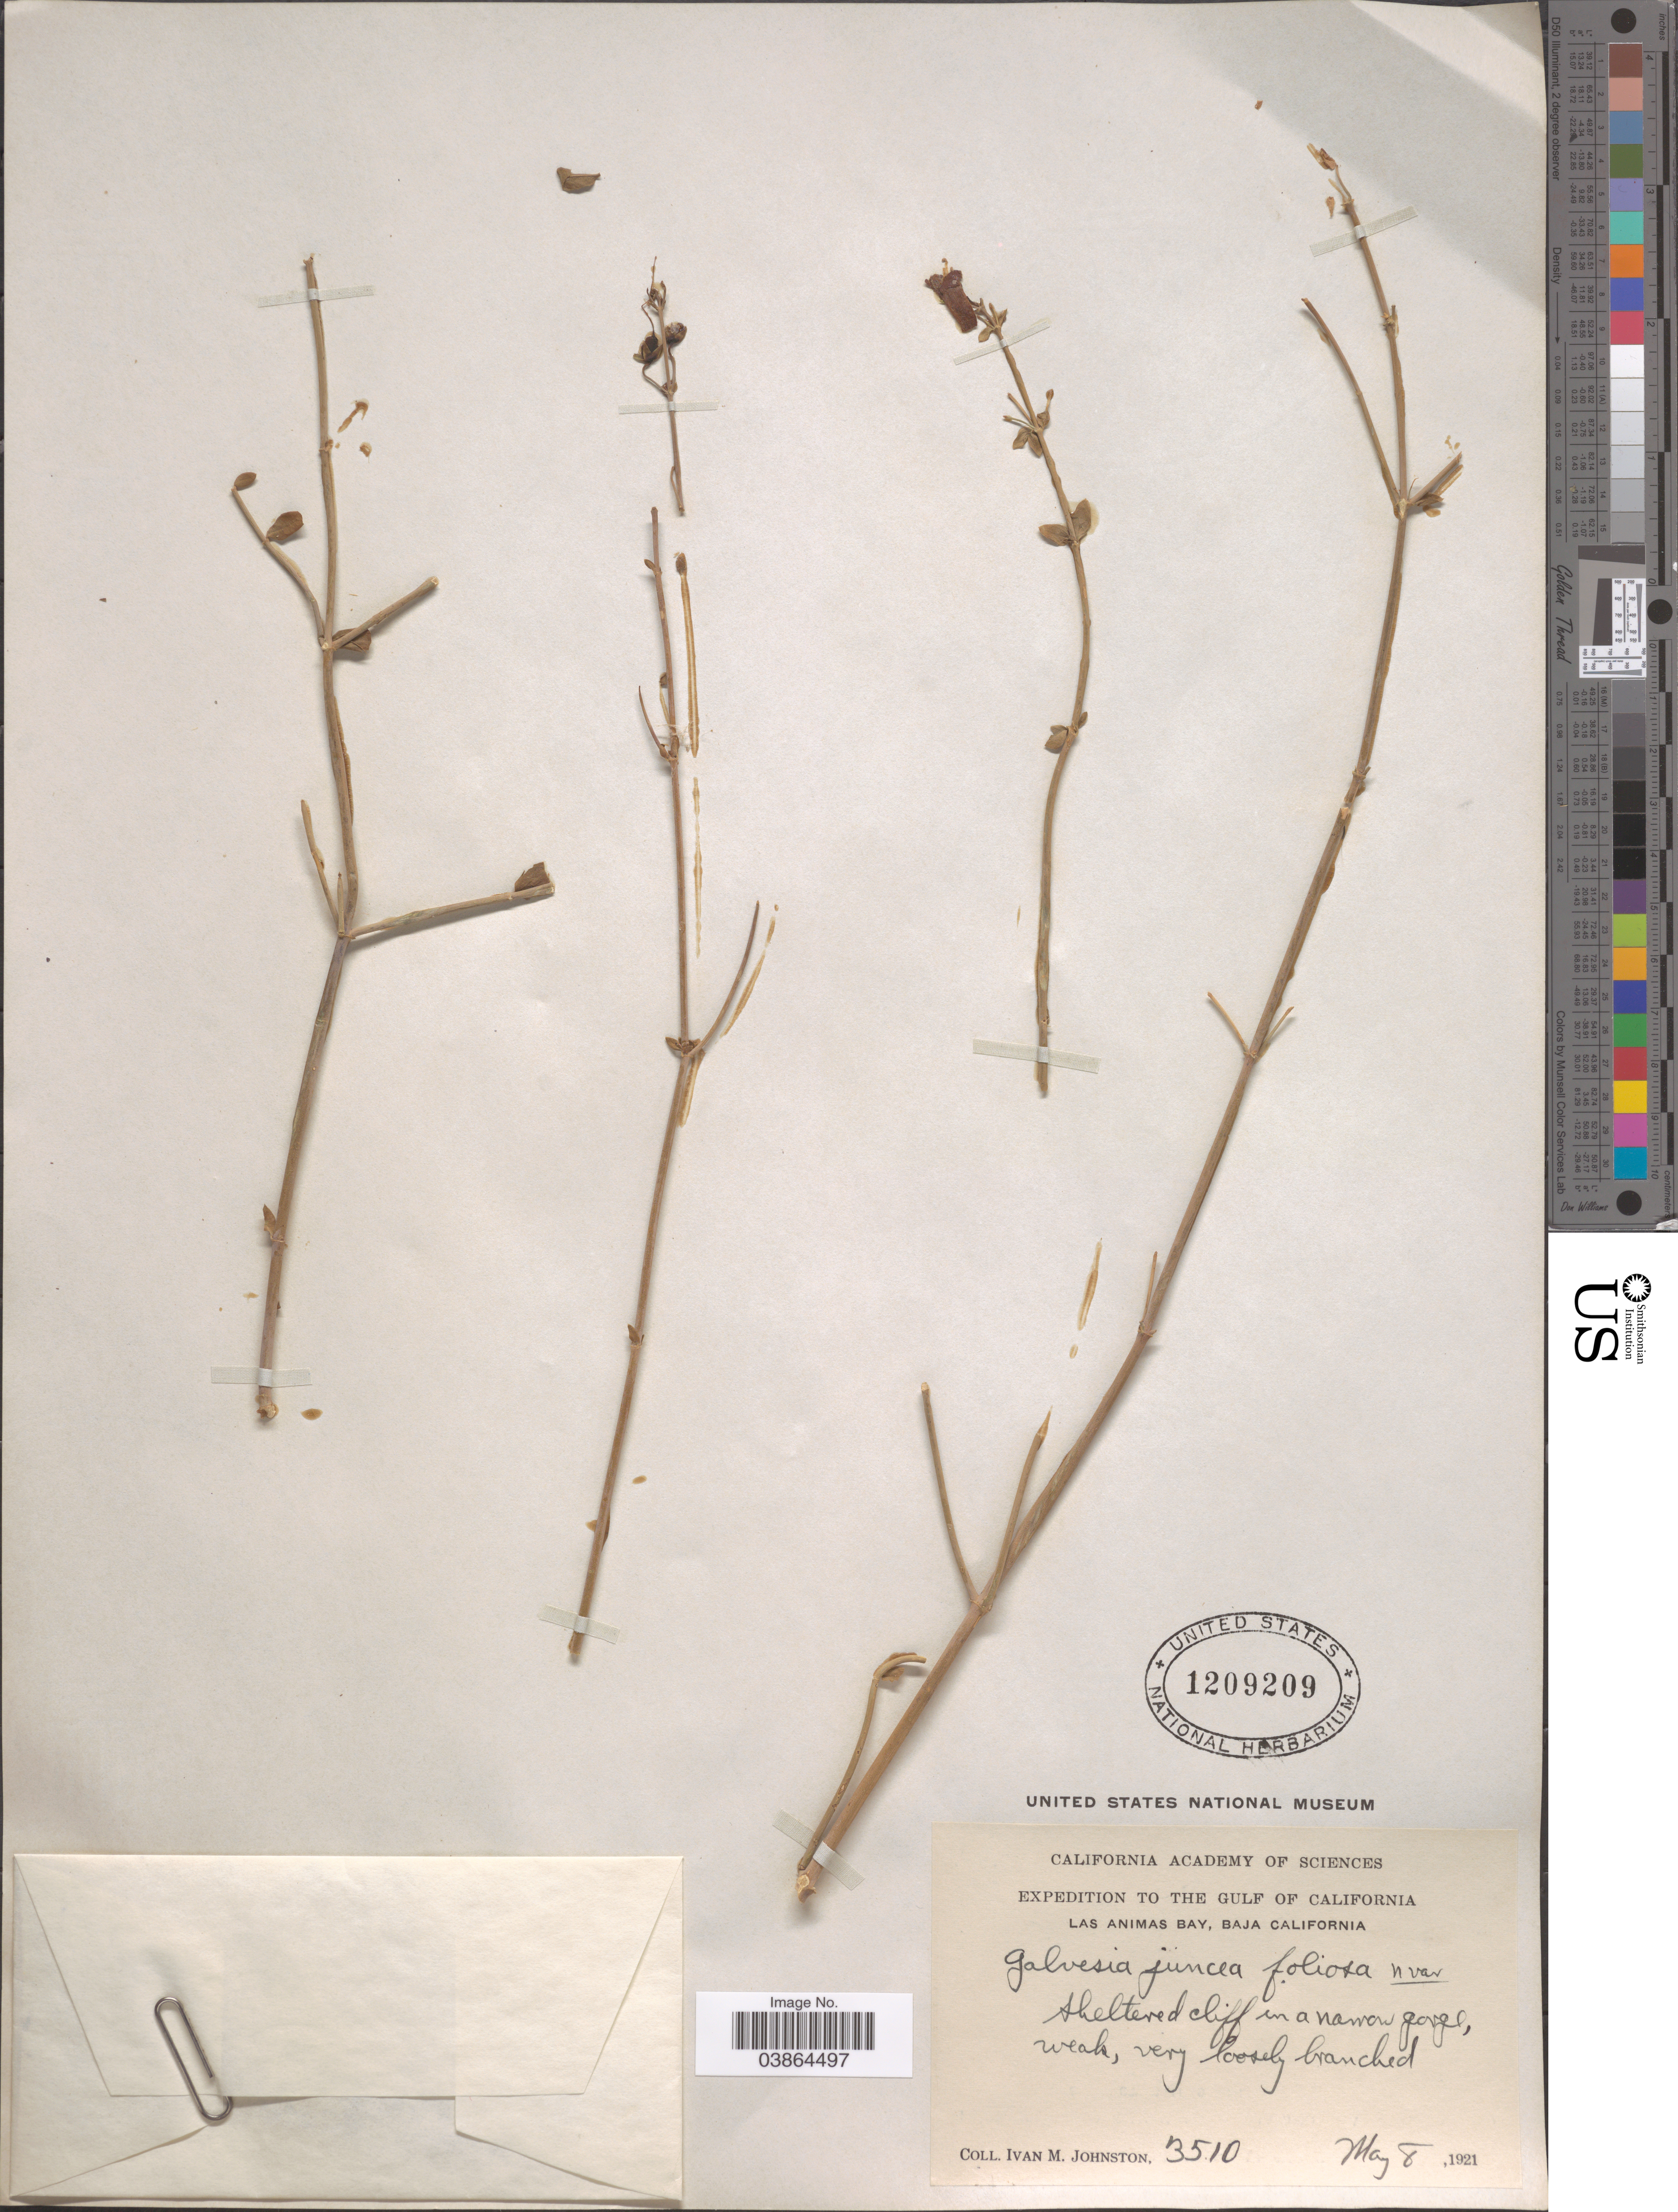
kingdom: Plantae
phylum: Tracheophyta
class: Magnoliopsida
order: Lamiales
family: Plantaginaceae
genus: Gambelia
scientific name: Gambelia juncea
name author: (Benth.) D.A. Sutton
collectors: I.M. Johnston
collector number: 3510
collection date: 1921-05-08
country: Mexico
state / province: Baja California Norte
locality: The Gulf of California. Las Animas Bay.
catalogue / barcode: US 1209209